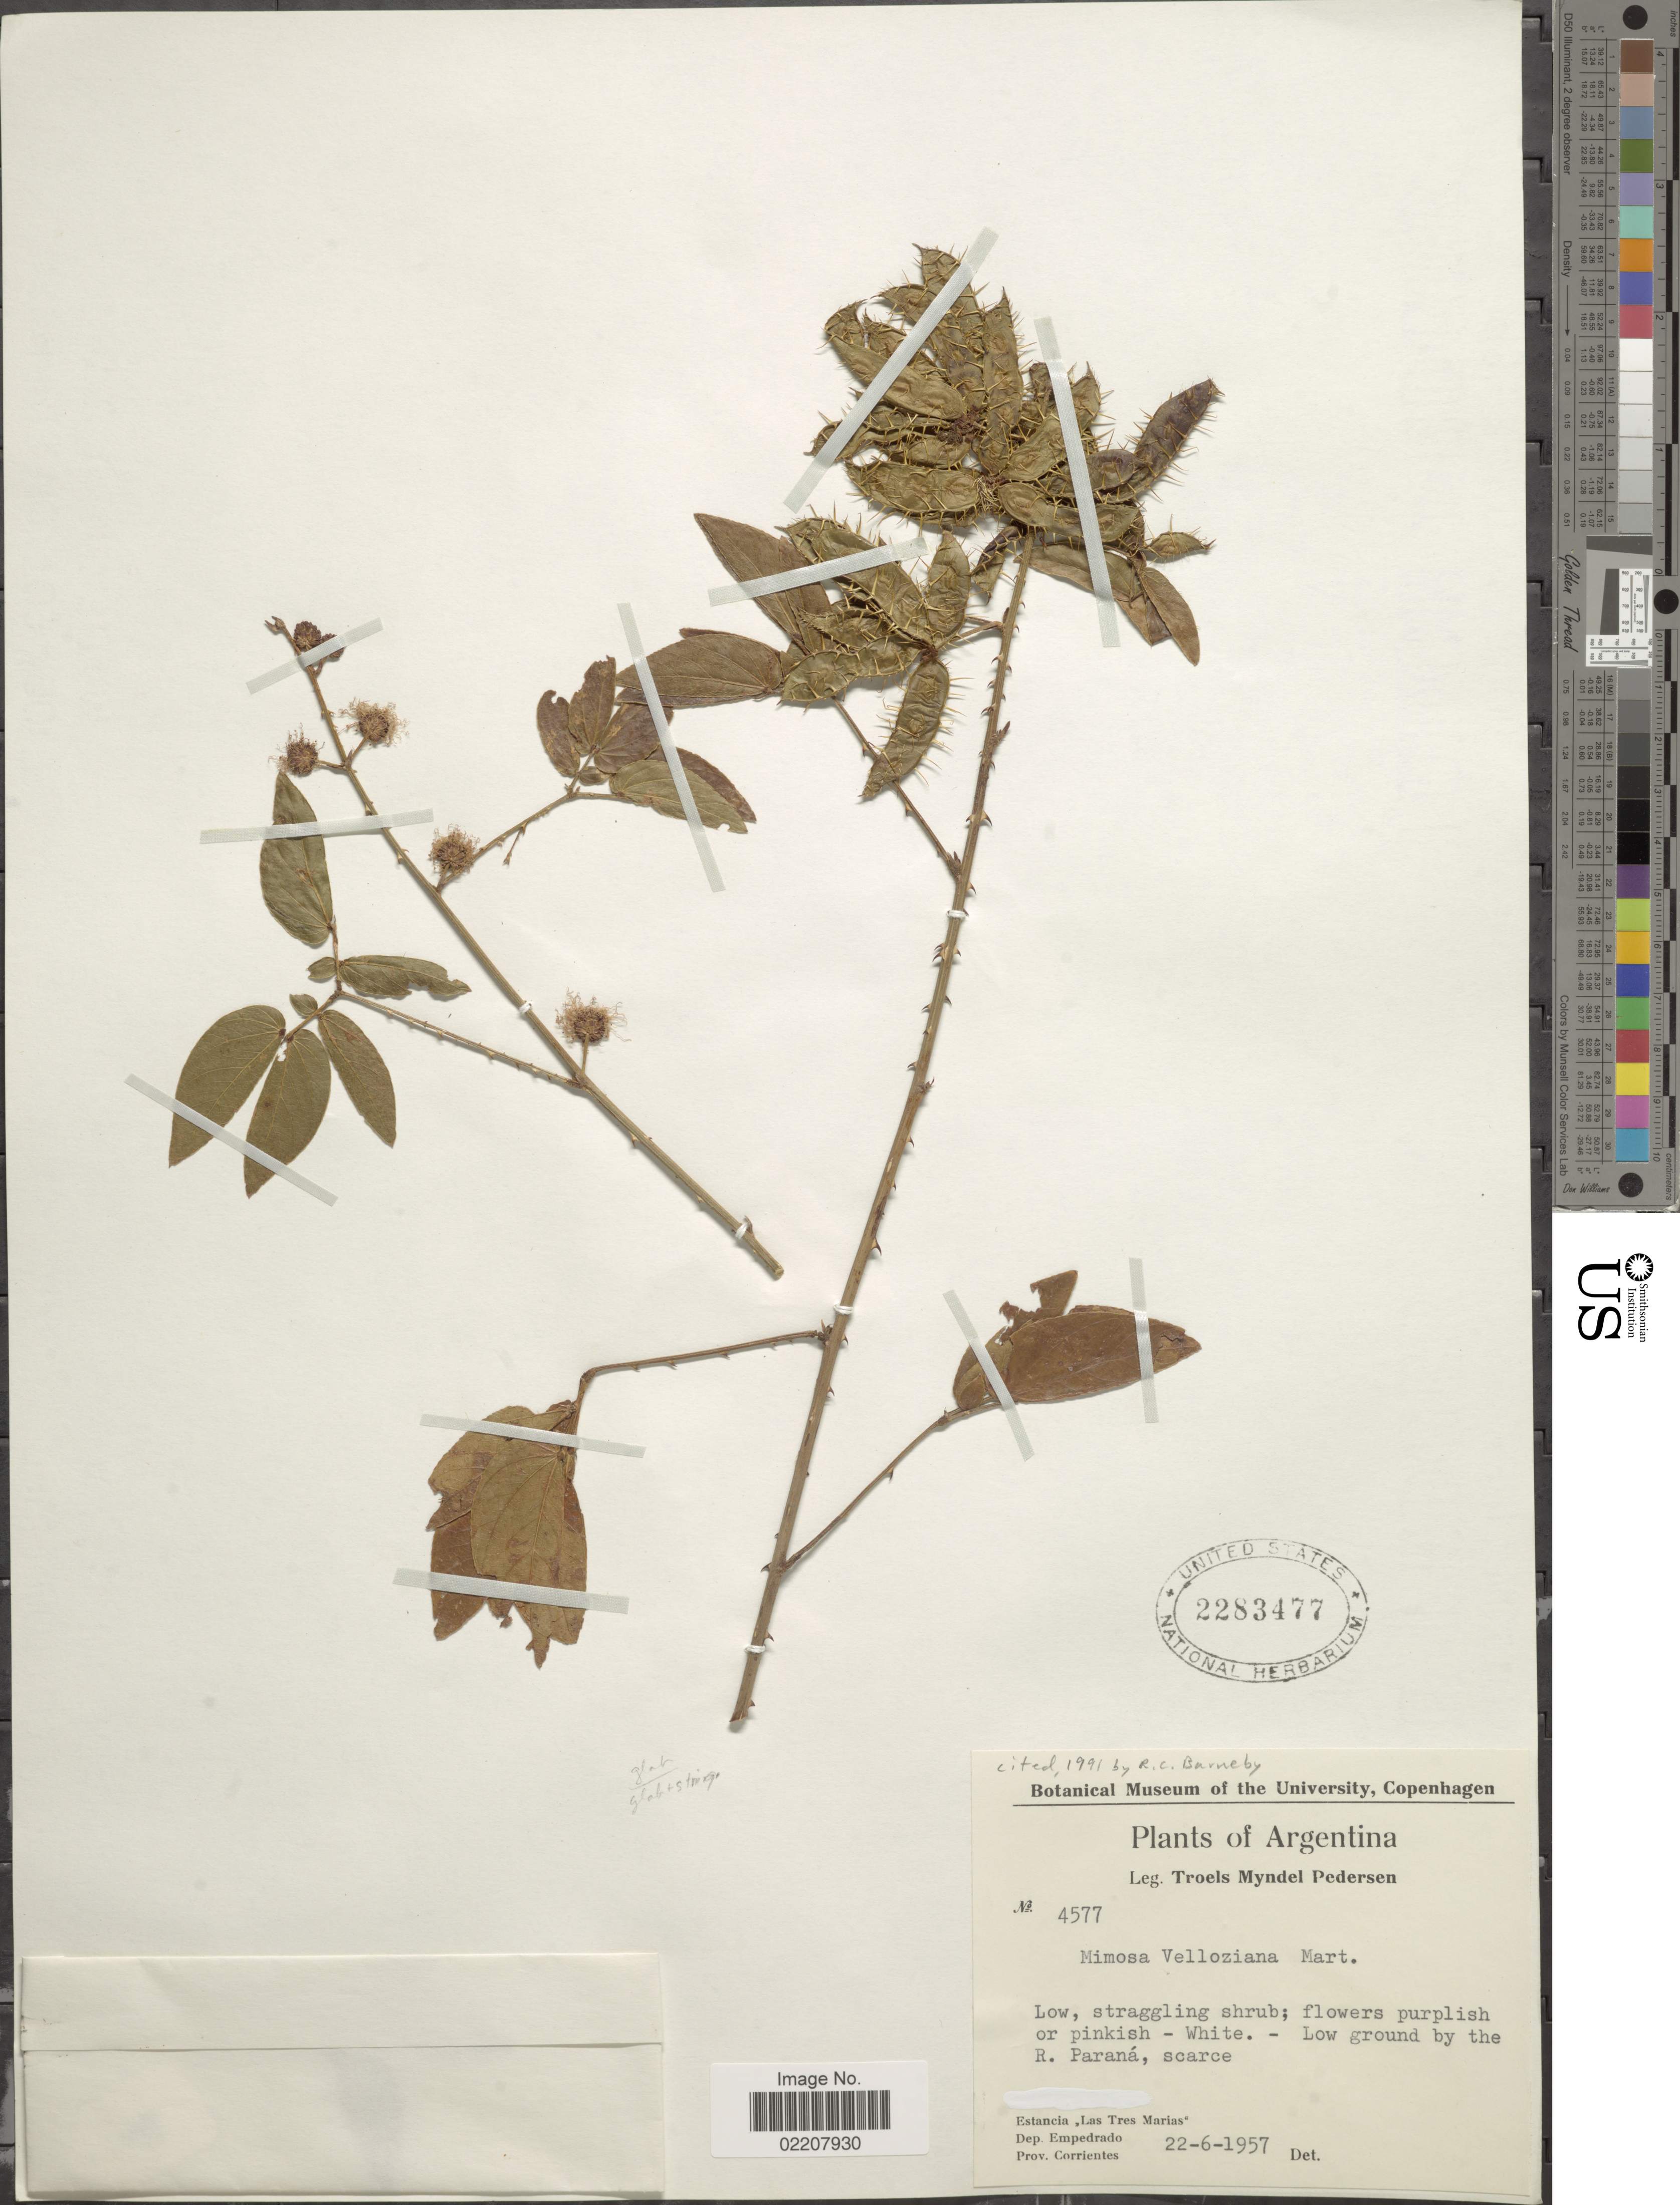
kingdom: Plantae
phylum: Tracheophyta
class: Magnoliopsida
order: Fabales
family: Fabaceae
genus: Mimosa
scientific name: Mimosa velloziana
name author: Mart.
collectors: T. Pederson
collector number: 4577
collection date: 1957-06-22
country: Argentina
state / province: Corrientes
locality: Low ground by the R. Parana, Estancia "Las Tres Marias", Dep. Empedrado.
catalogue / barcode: US 2283477